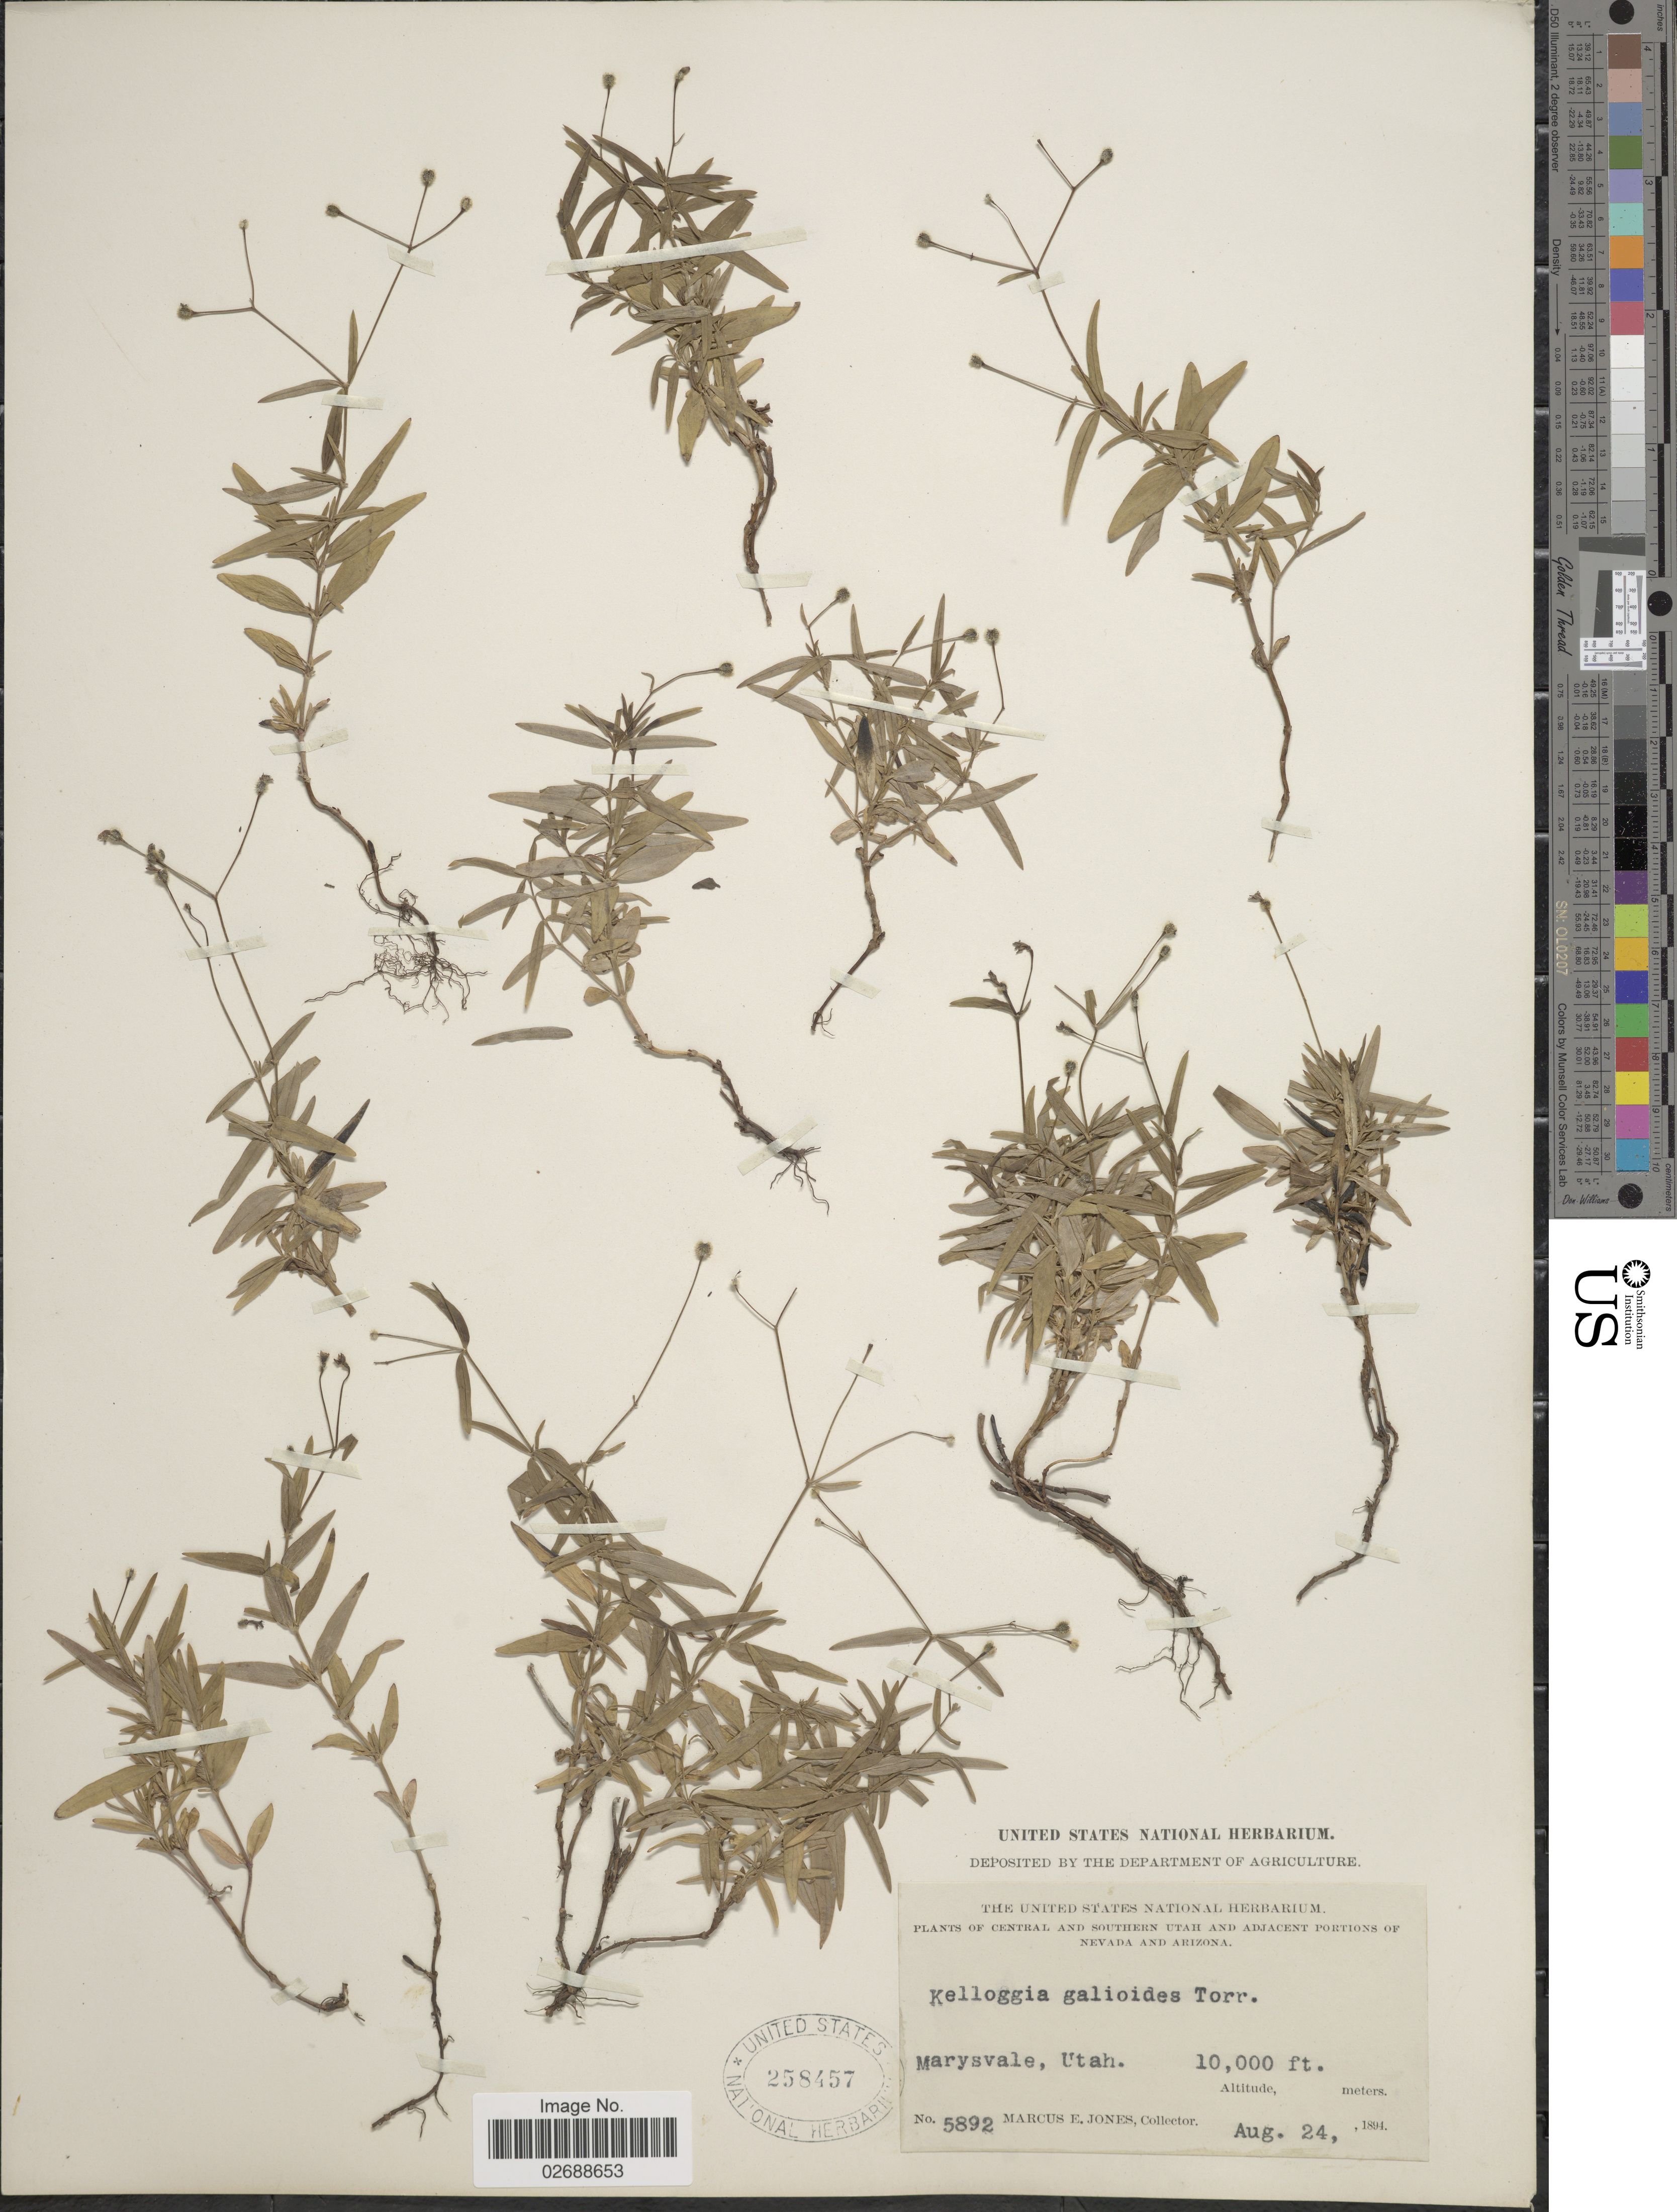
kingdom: Plantae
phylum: Tracheophyta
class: Magnoliopsida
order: Gentianales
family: Rubiaceae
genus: Kelloggia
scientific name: Kelloggia galioides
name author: Torr.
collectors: M. E. Jones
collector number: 5892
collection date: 1894-08-24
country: United States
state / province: Utah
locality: Central and Southern Utah. Marysvale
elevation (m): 3048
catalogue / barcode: US 258457